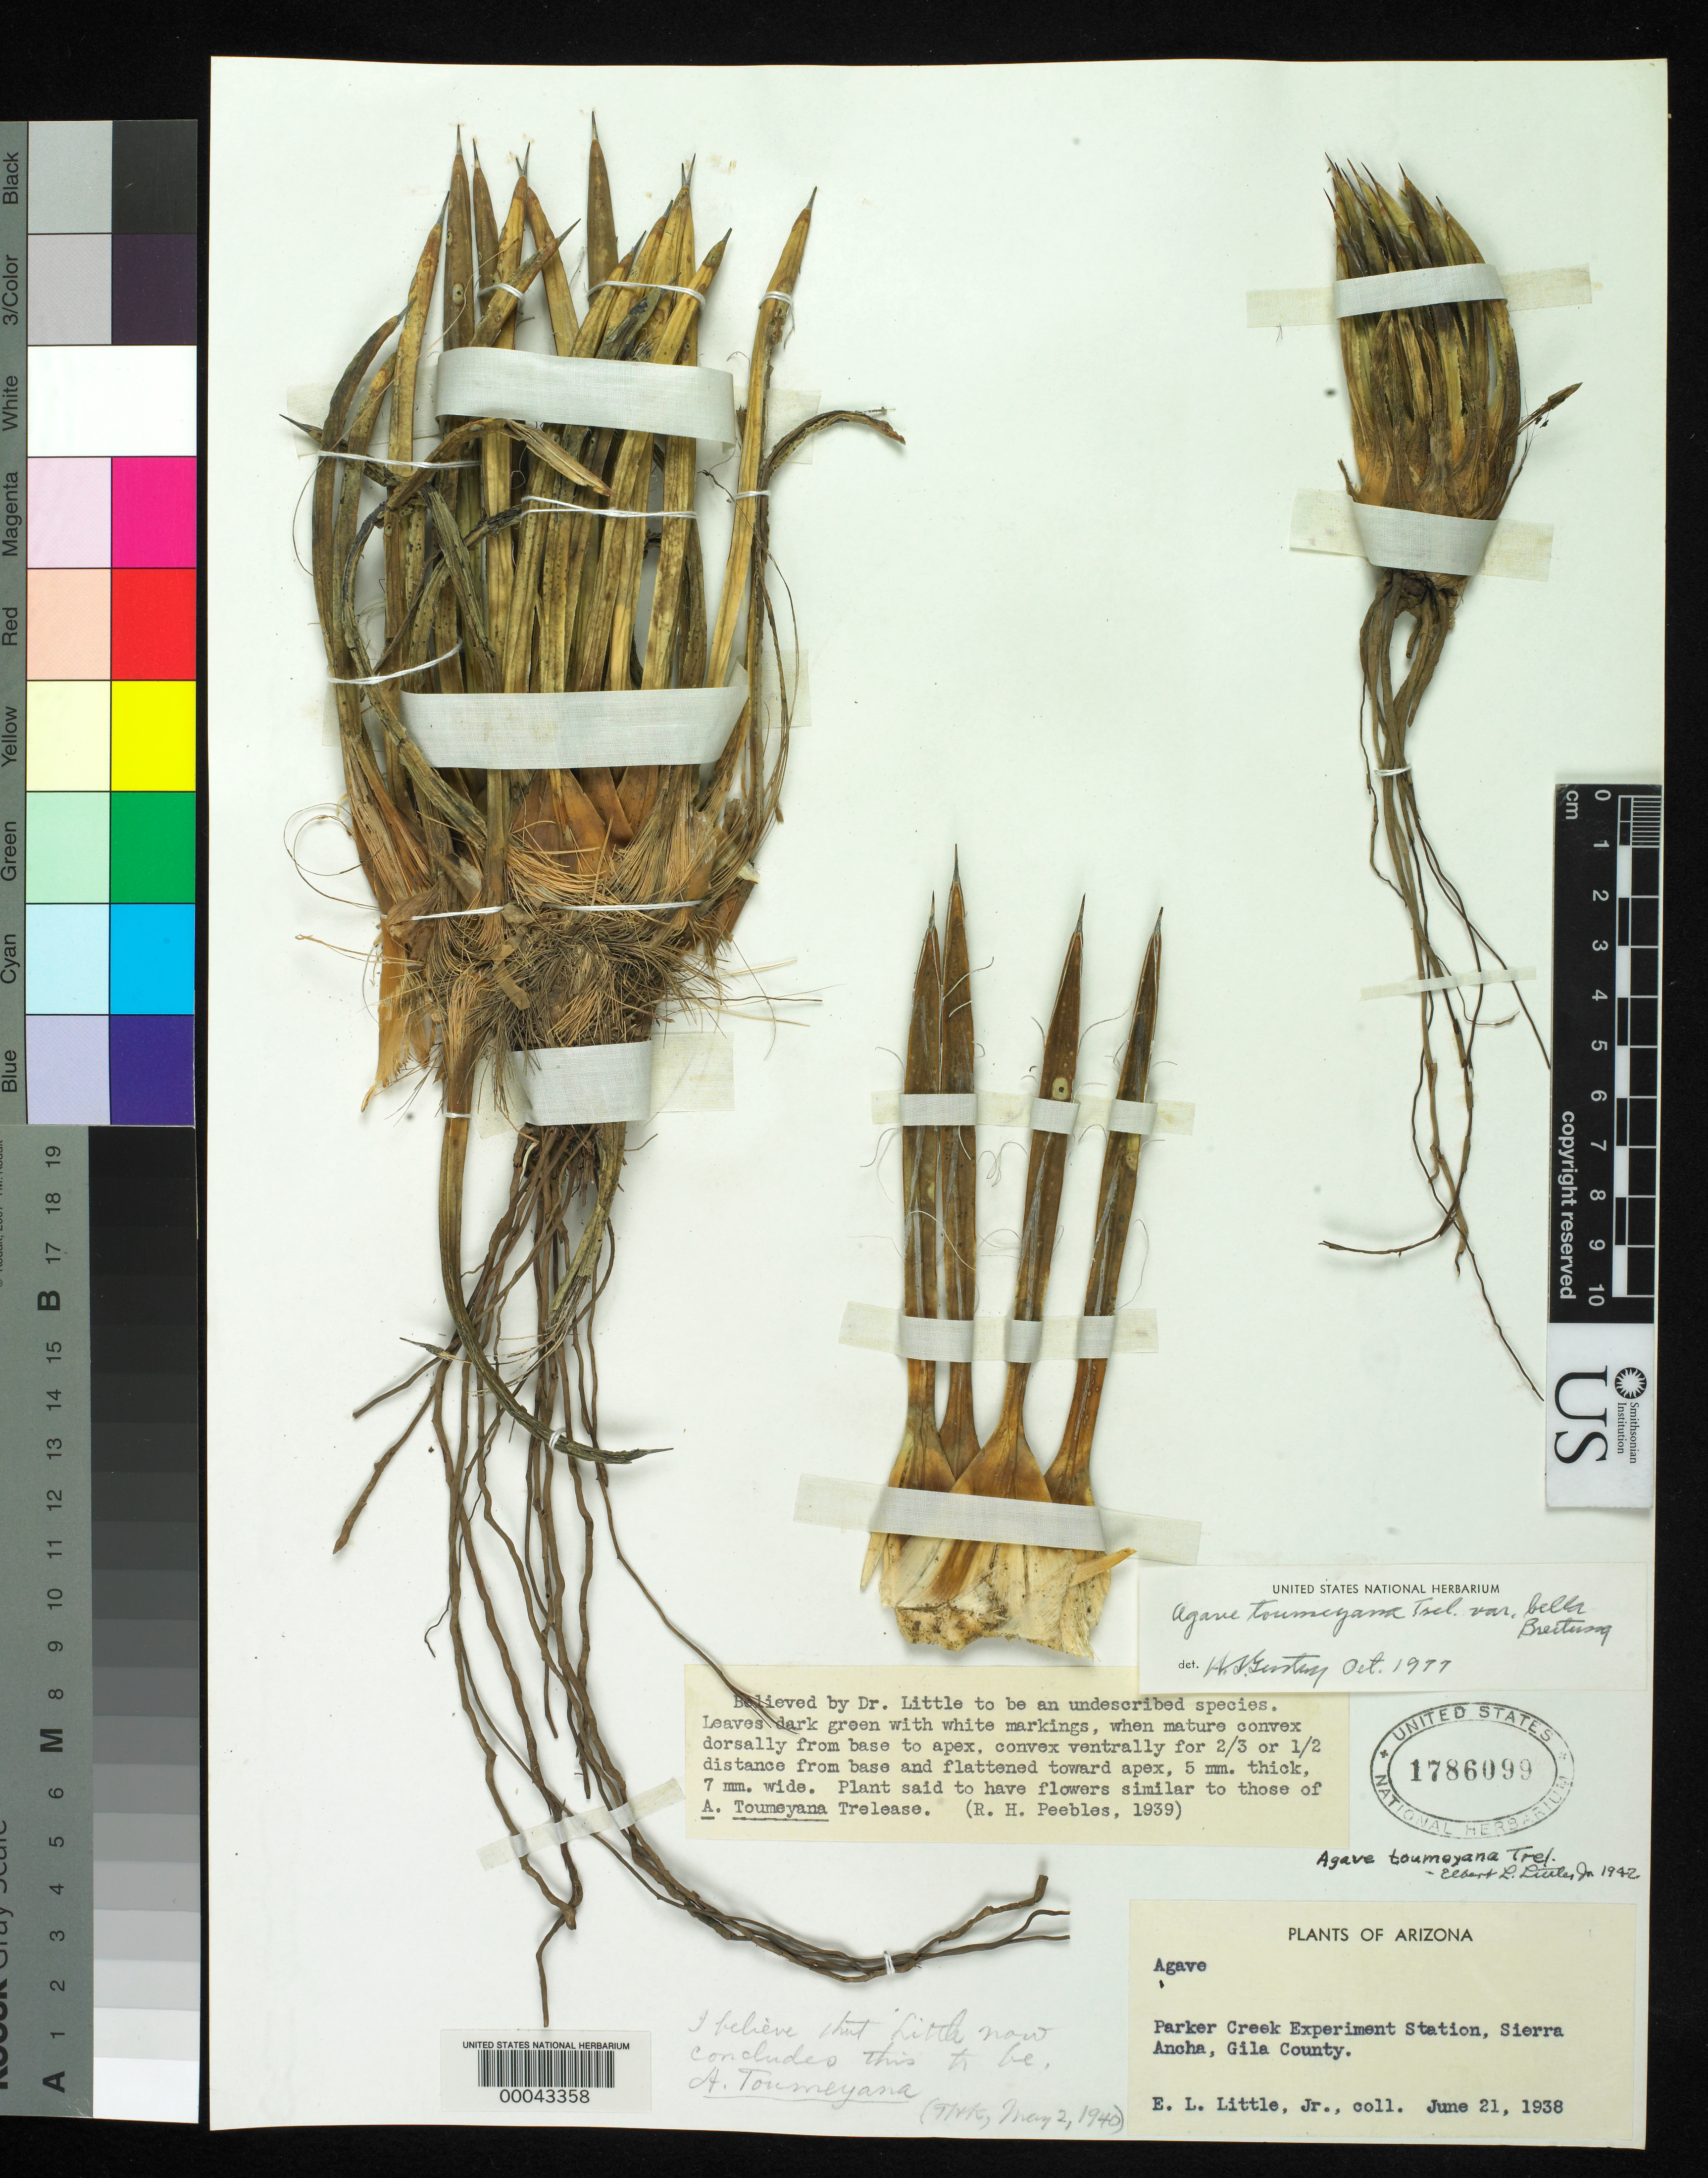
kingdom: Plantae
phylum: Tracheophyta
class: Liliopsida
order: Asparagales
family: Asparagaceae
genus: Agave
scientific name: Agave toumeyana var. bella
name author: Breitung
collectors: E. L. Little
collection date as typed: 21 Jun 1938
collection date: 1938-06-21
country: United States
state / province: Arizona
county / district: Gila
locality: Parker creek experiment station, sierra ancha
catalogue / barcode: US 1786099